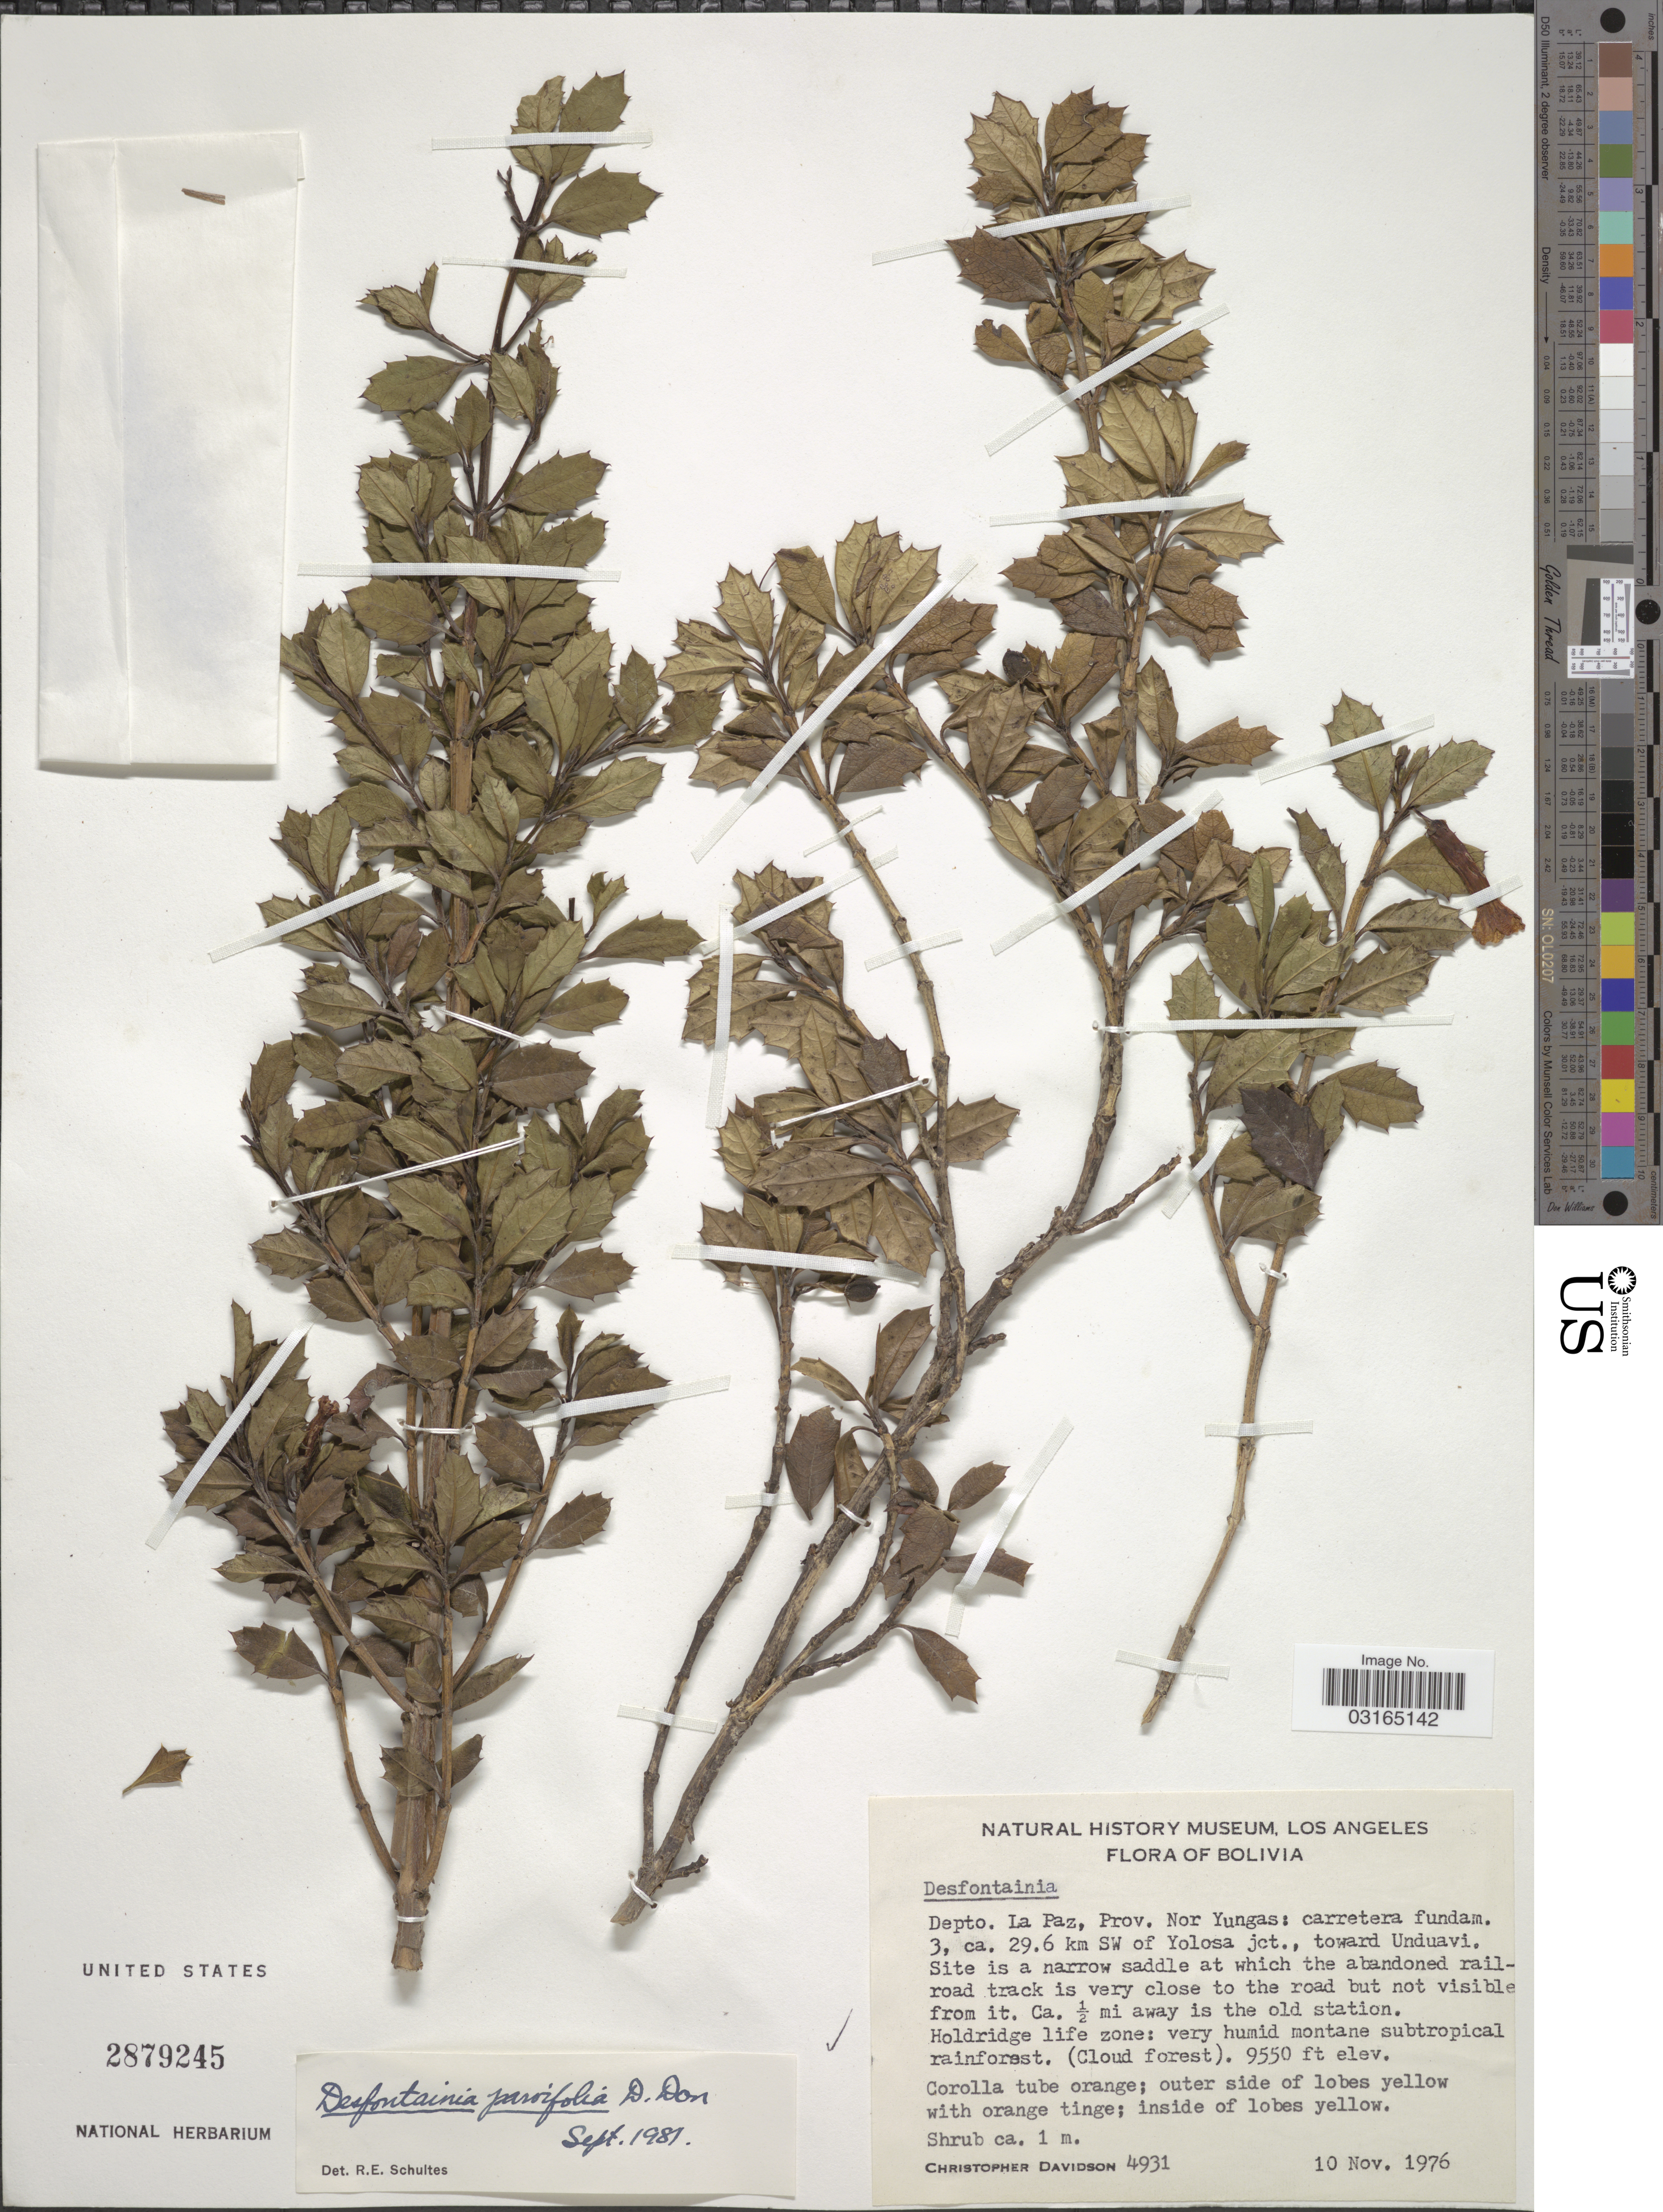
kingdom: Plantae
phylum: Tracheophyta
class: Magnoliopsida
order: Bruniales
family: Columelliaceae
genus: Desfontainia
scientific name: Desfontainia sp.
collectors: C. Davidson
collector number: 4931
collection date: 1976-11-10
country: Bolivia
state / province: La Paz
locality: Depto. La Paz, Prov. Nor Yungas: carretera fundam. 3, ca. 29.6 km SW of Yolosa jct., toward Unduavi. Site is a narrow saddle at which the abandoned railroad track is very close to the road but not visible from it. Ca. ½ mi away is the old station.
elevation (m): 2911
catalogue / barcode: US 2879245